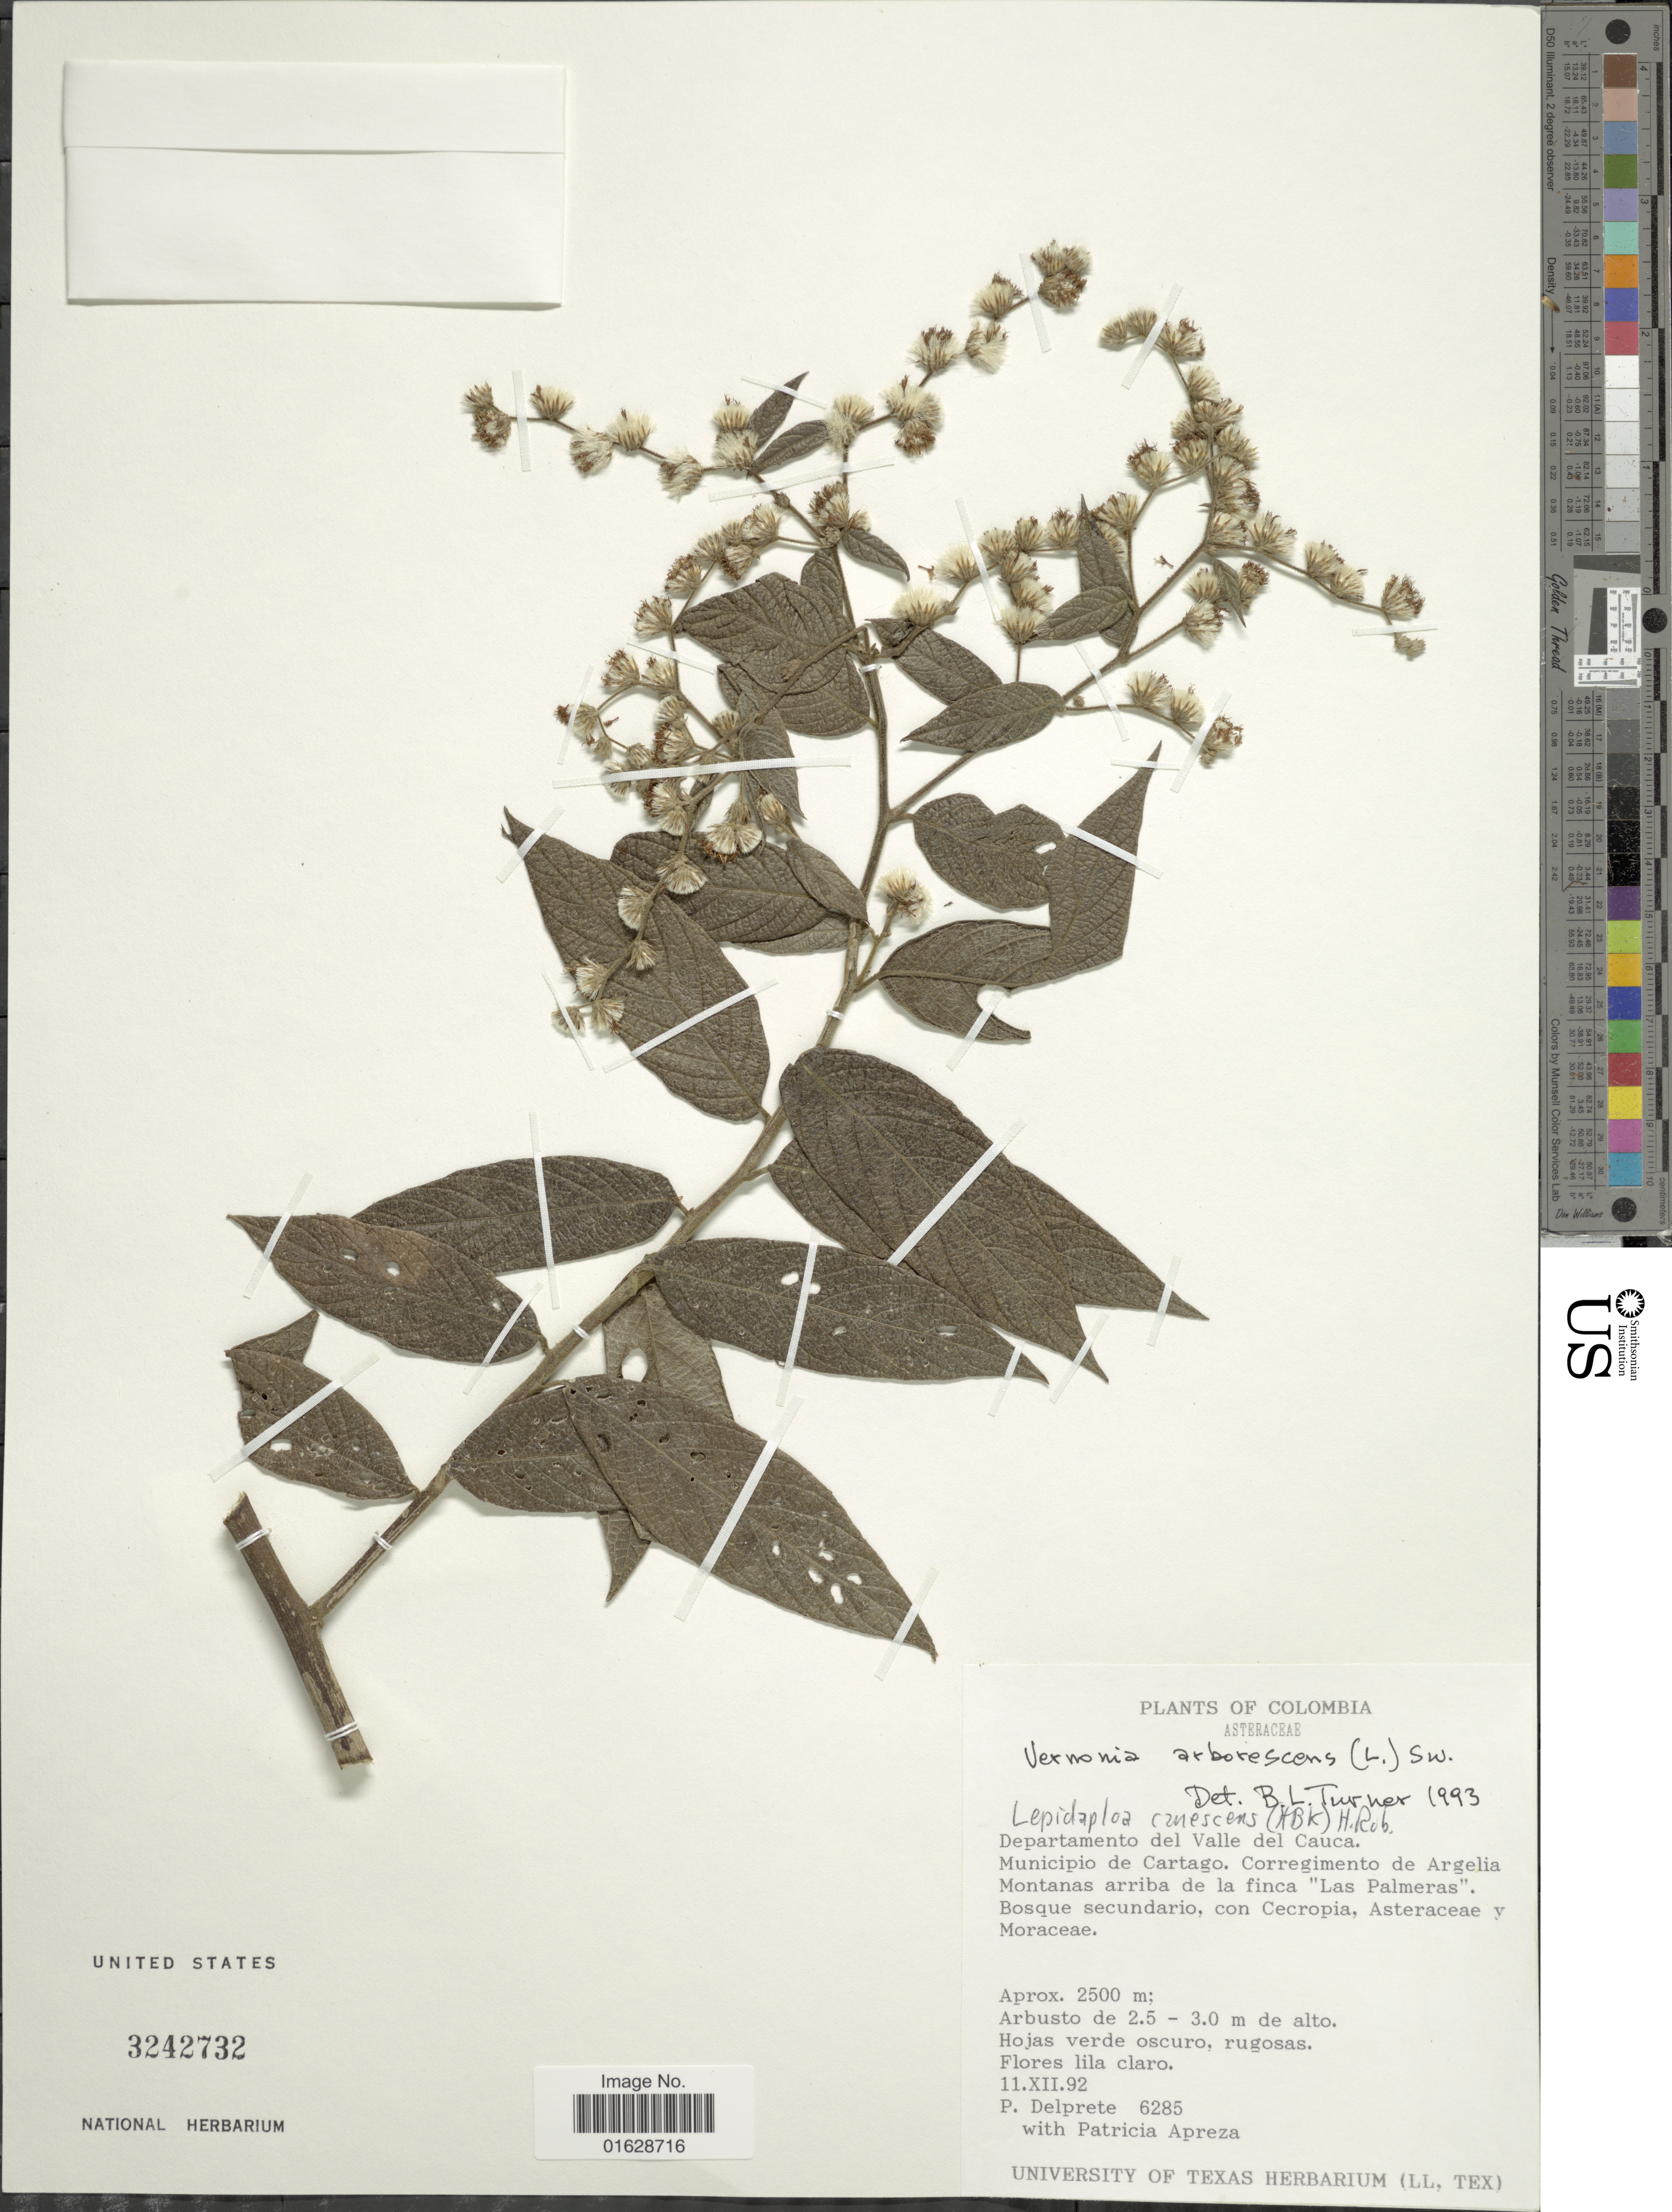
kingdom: Plantae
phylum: Tracheophyta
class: Magnoliopsida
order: Asterales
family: Asteraceae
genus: Lepidaploa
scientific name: Lepidaploa canescens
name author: (Kunth) H. Rob.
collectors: P. G. Delprete & P. Apreza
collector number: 6285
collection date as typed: Transcribed d/m/y: 11/12/92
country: Colombia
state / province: Valle del Cauca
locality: Colombia. Departamento del Valle del Cauca. Municipio de Cartago. Corregimento de Argelia Montanas arriba de la finca "Las Palmeras".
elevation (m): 2500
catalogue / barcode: US 3242732